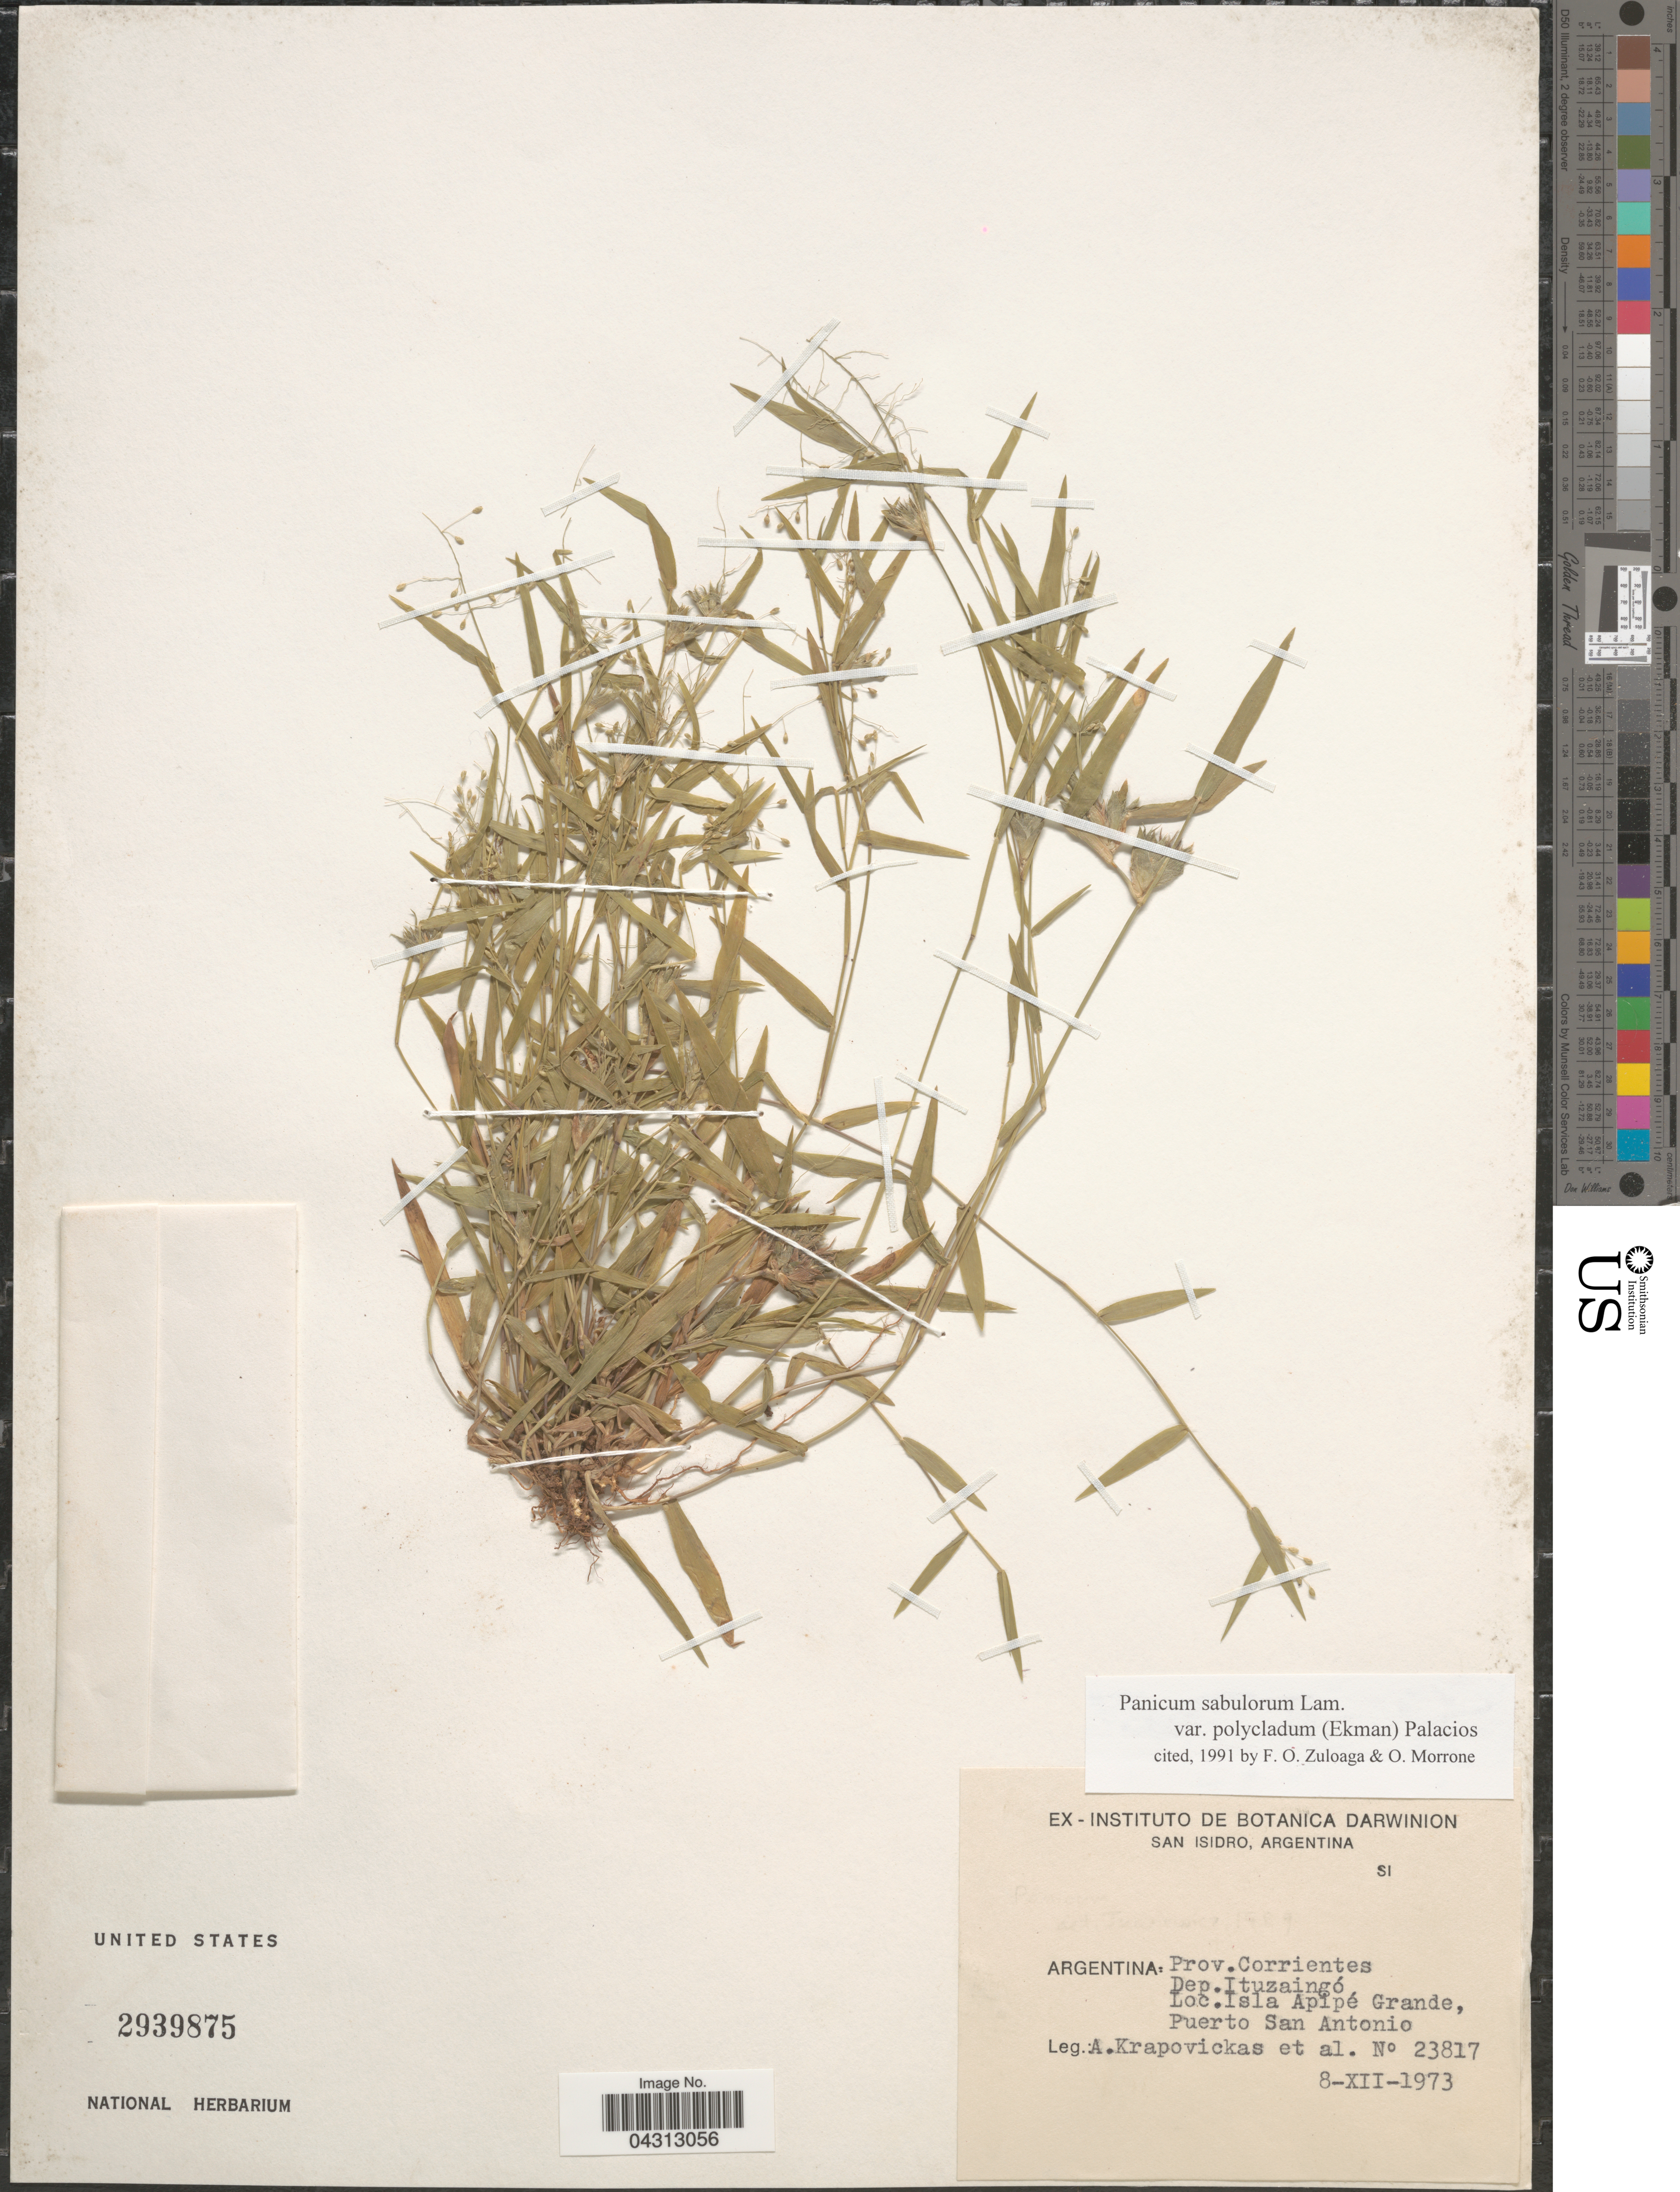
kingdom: Plantae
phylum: Tracheophyta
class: Liliopsida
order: Poales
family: Poaceae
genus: Dichanthelium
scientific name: Dichanthelium sabulorum var. polycladum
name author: (Ekman) Zuloaga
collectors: A. Krapovickas & et al.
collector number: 23817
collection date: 1973-12-08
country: Argentina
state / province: Corrientes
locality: Dep. Ituzaingó. Puerto San Antonio.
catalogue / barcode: US 2939875